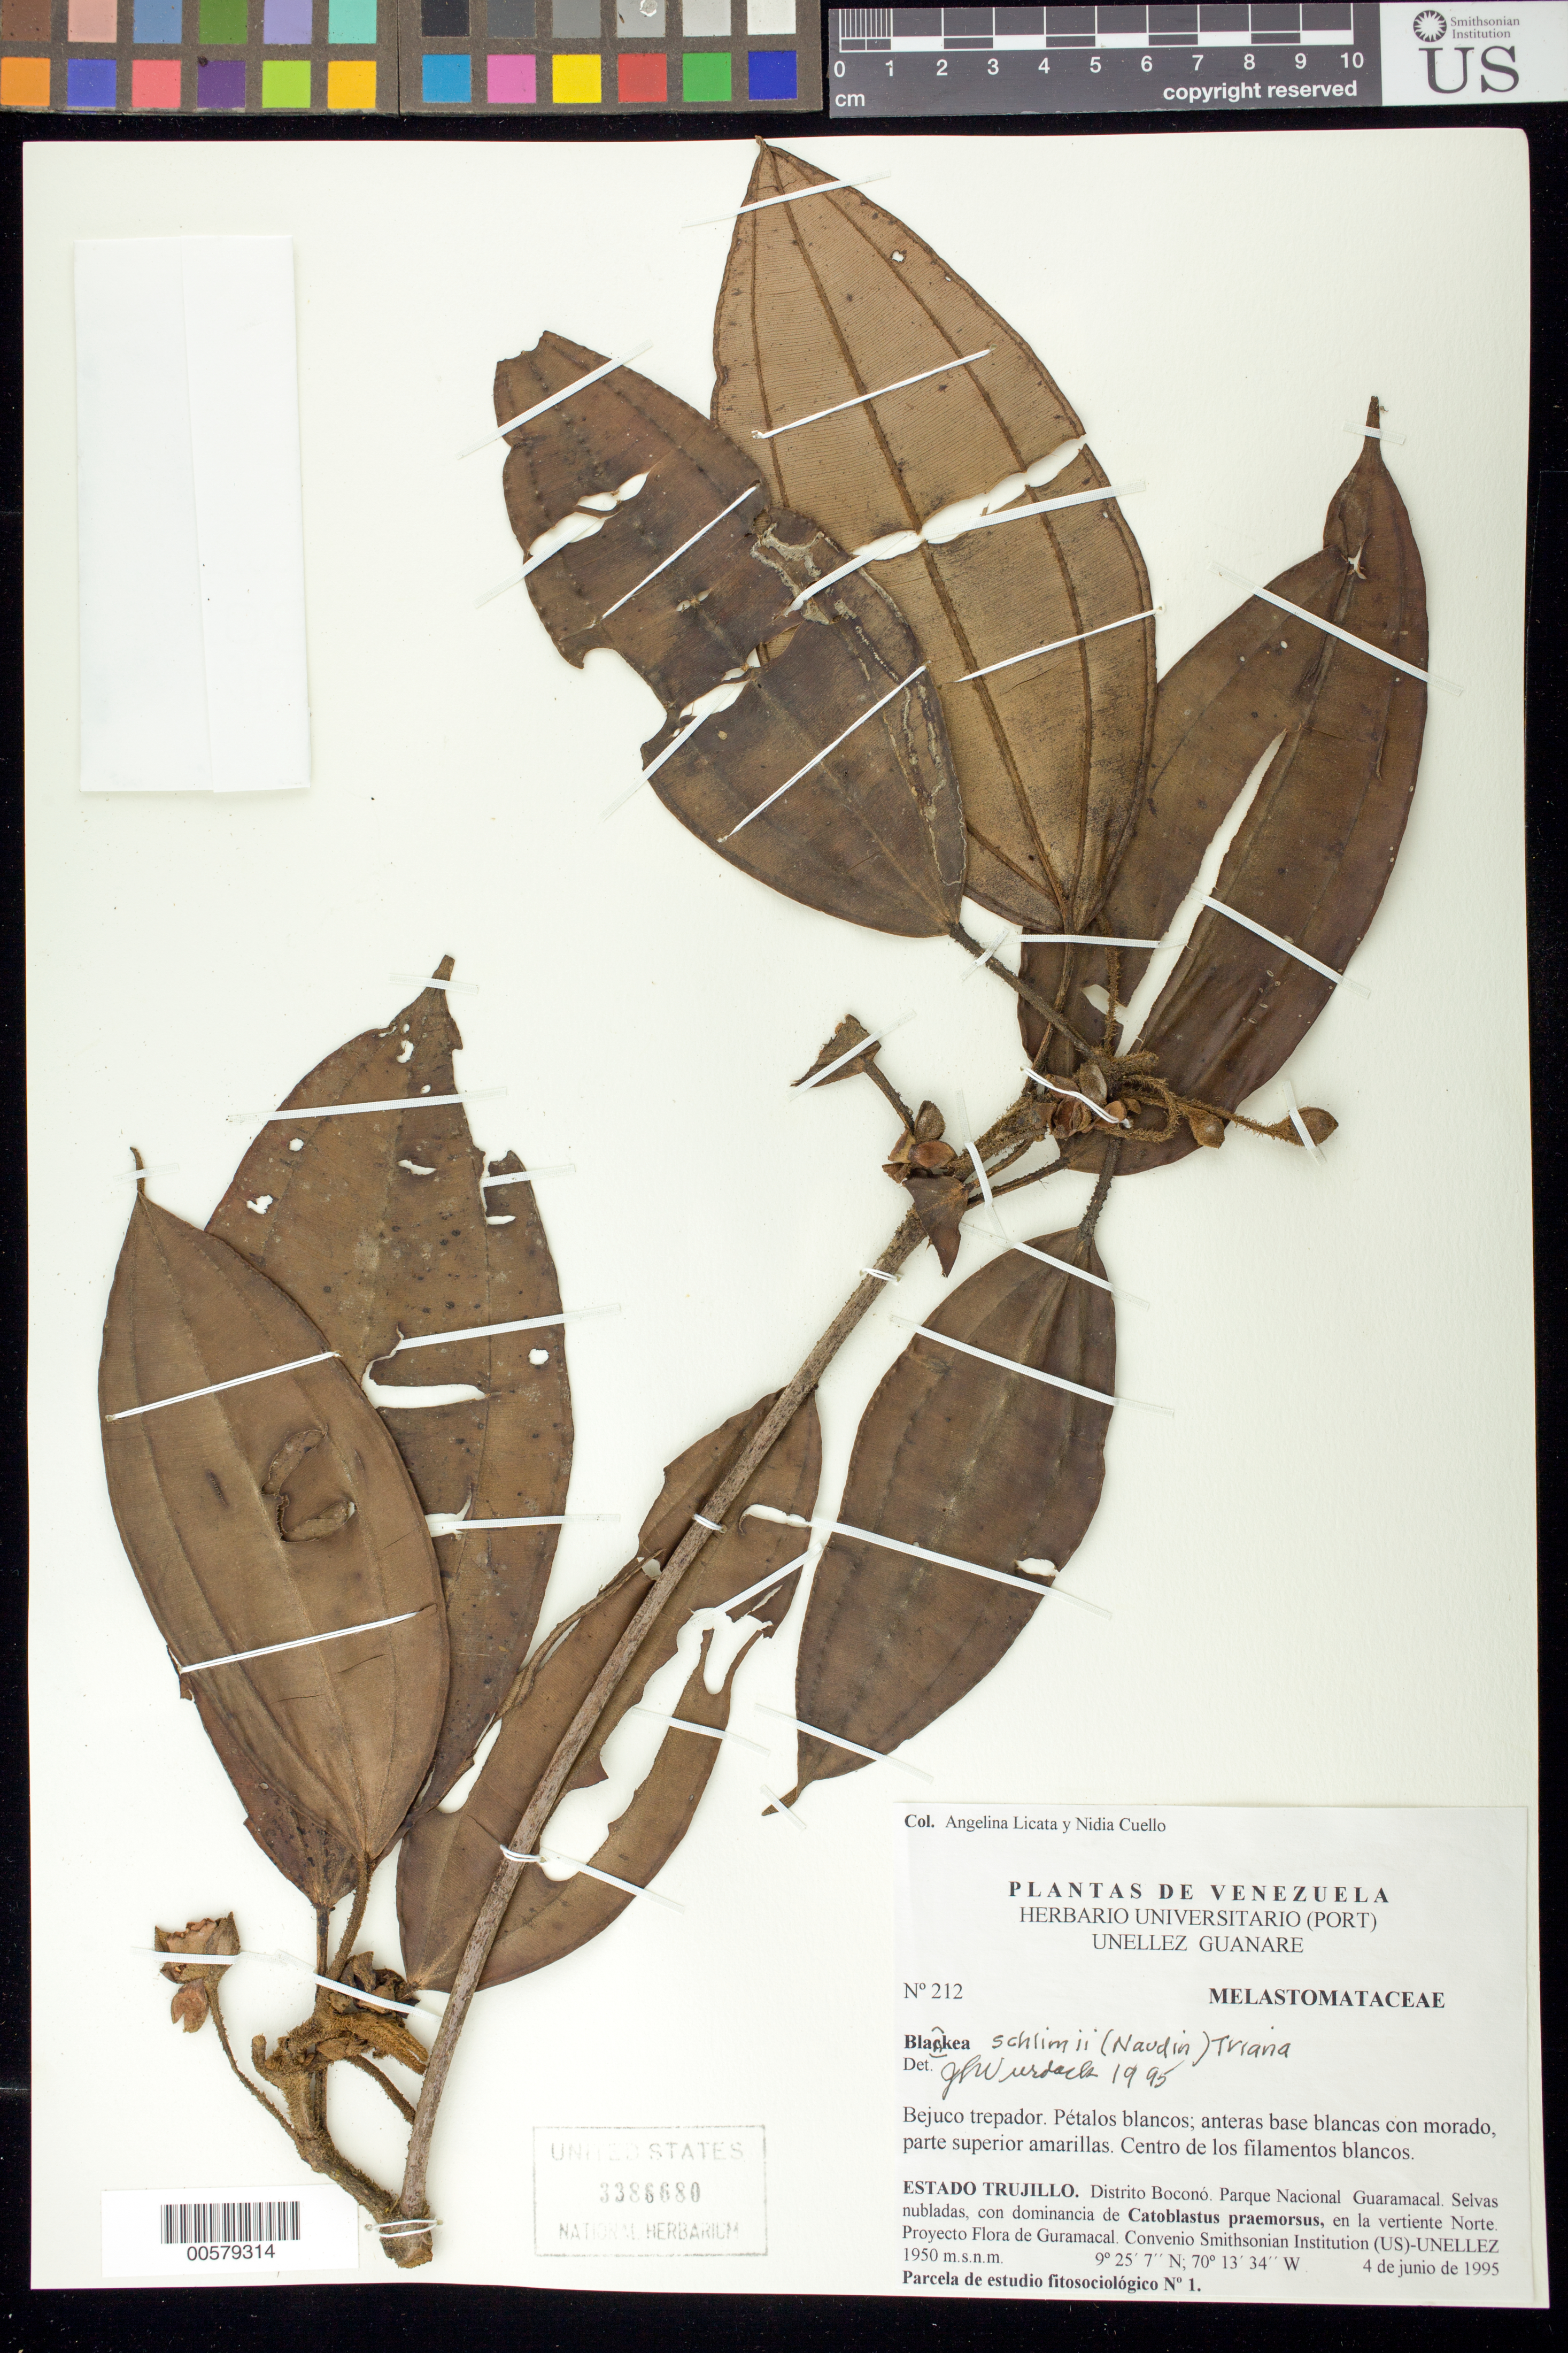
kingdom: Plantae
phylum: Tracheophyta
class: Magnoliopsida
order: Myrtales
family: Melastomataceae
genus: Blakea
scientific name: Blakea schlimii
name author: (Naudin) Triana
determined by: Wurdack, John J., (US), US (UNITED STATES)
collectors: A. Licata & N. L. Cuello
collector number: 212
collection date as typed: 04 Jun 1995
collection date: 1995-06-04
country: Venezuela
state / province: Trujillo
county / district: Boconó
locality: Parque Nacional Guaramacal, vertiente N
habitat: Selvas nubladas, con dominancia de Catoblastus praemorsus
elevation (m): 1950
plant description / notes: PORT, US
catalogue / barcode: US 3386680